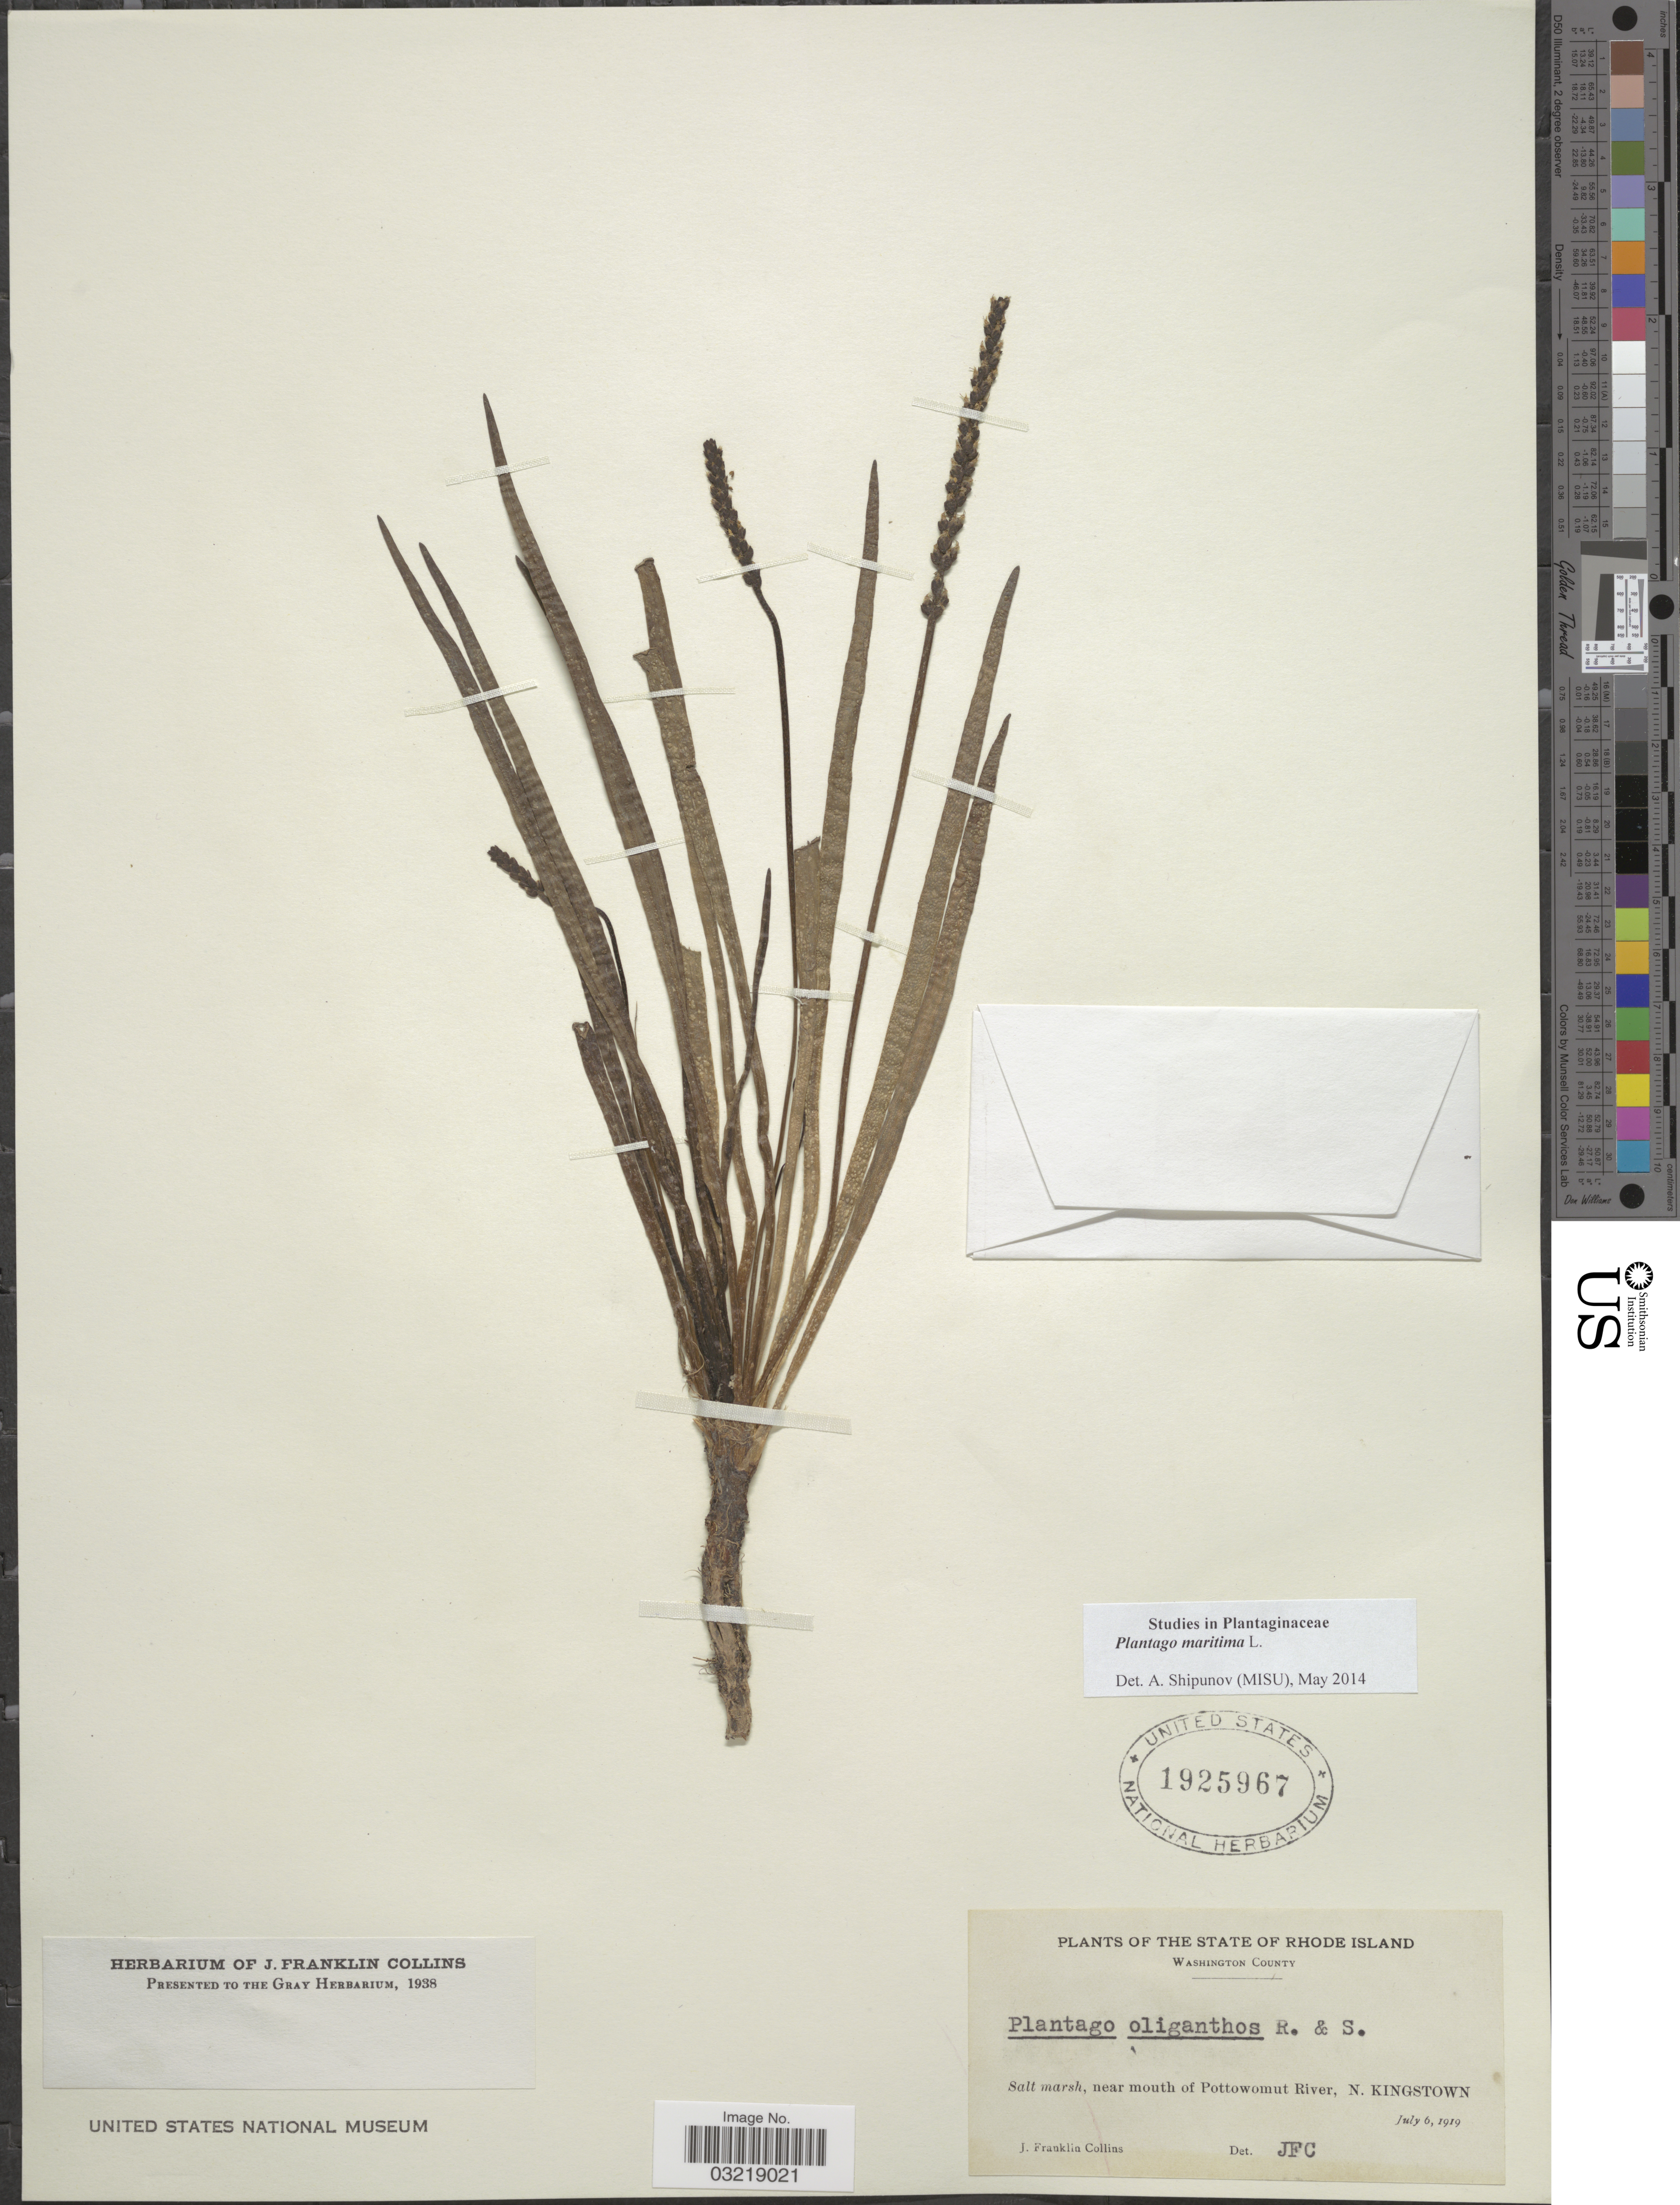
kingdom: Plantae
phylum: Tracheophyta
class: Magnoliopsida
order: Lamiales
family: Plantaginaceae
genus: Plantago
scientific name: Plantago maritima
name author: L.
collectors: J. Collins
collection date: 1919-07-06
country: United States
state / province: Rhode Island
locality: State of Rhode Island. Washington County. Salt marsh, near mouth of Pottowomut River, N. Kingstown.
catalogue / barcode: US 1925967